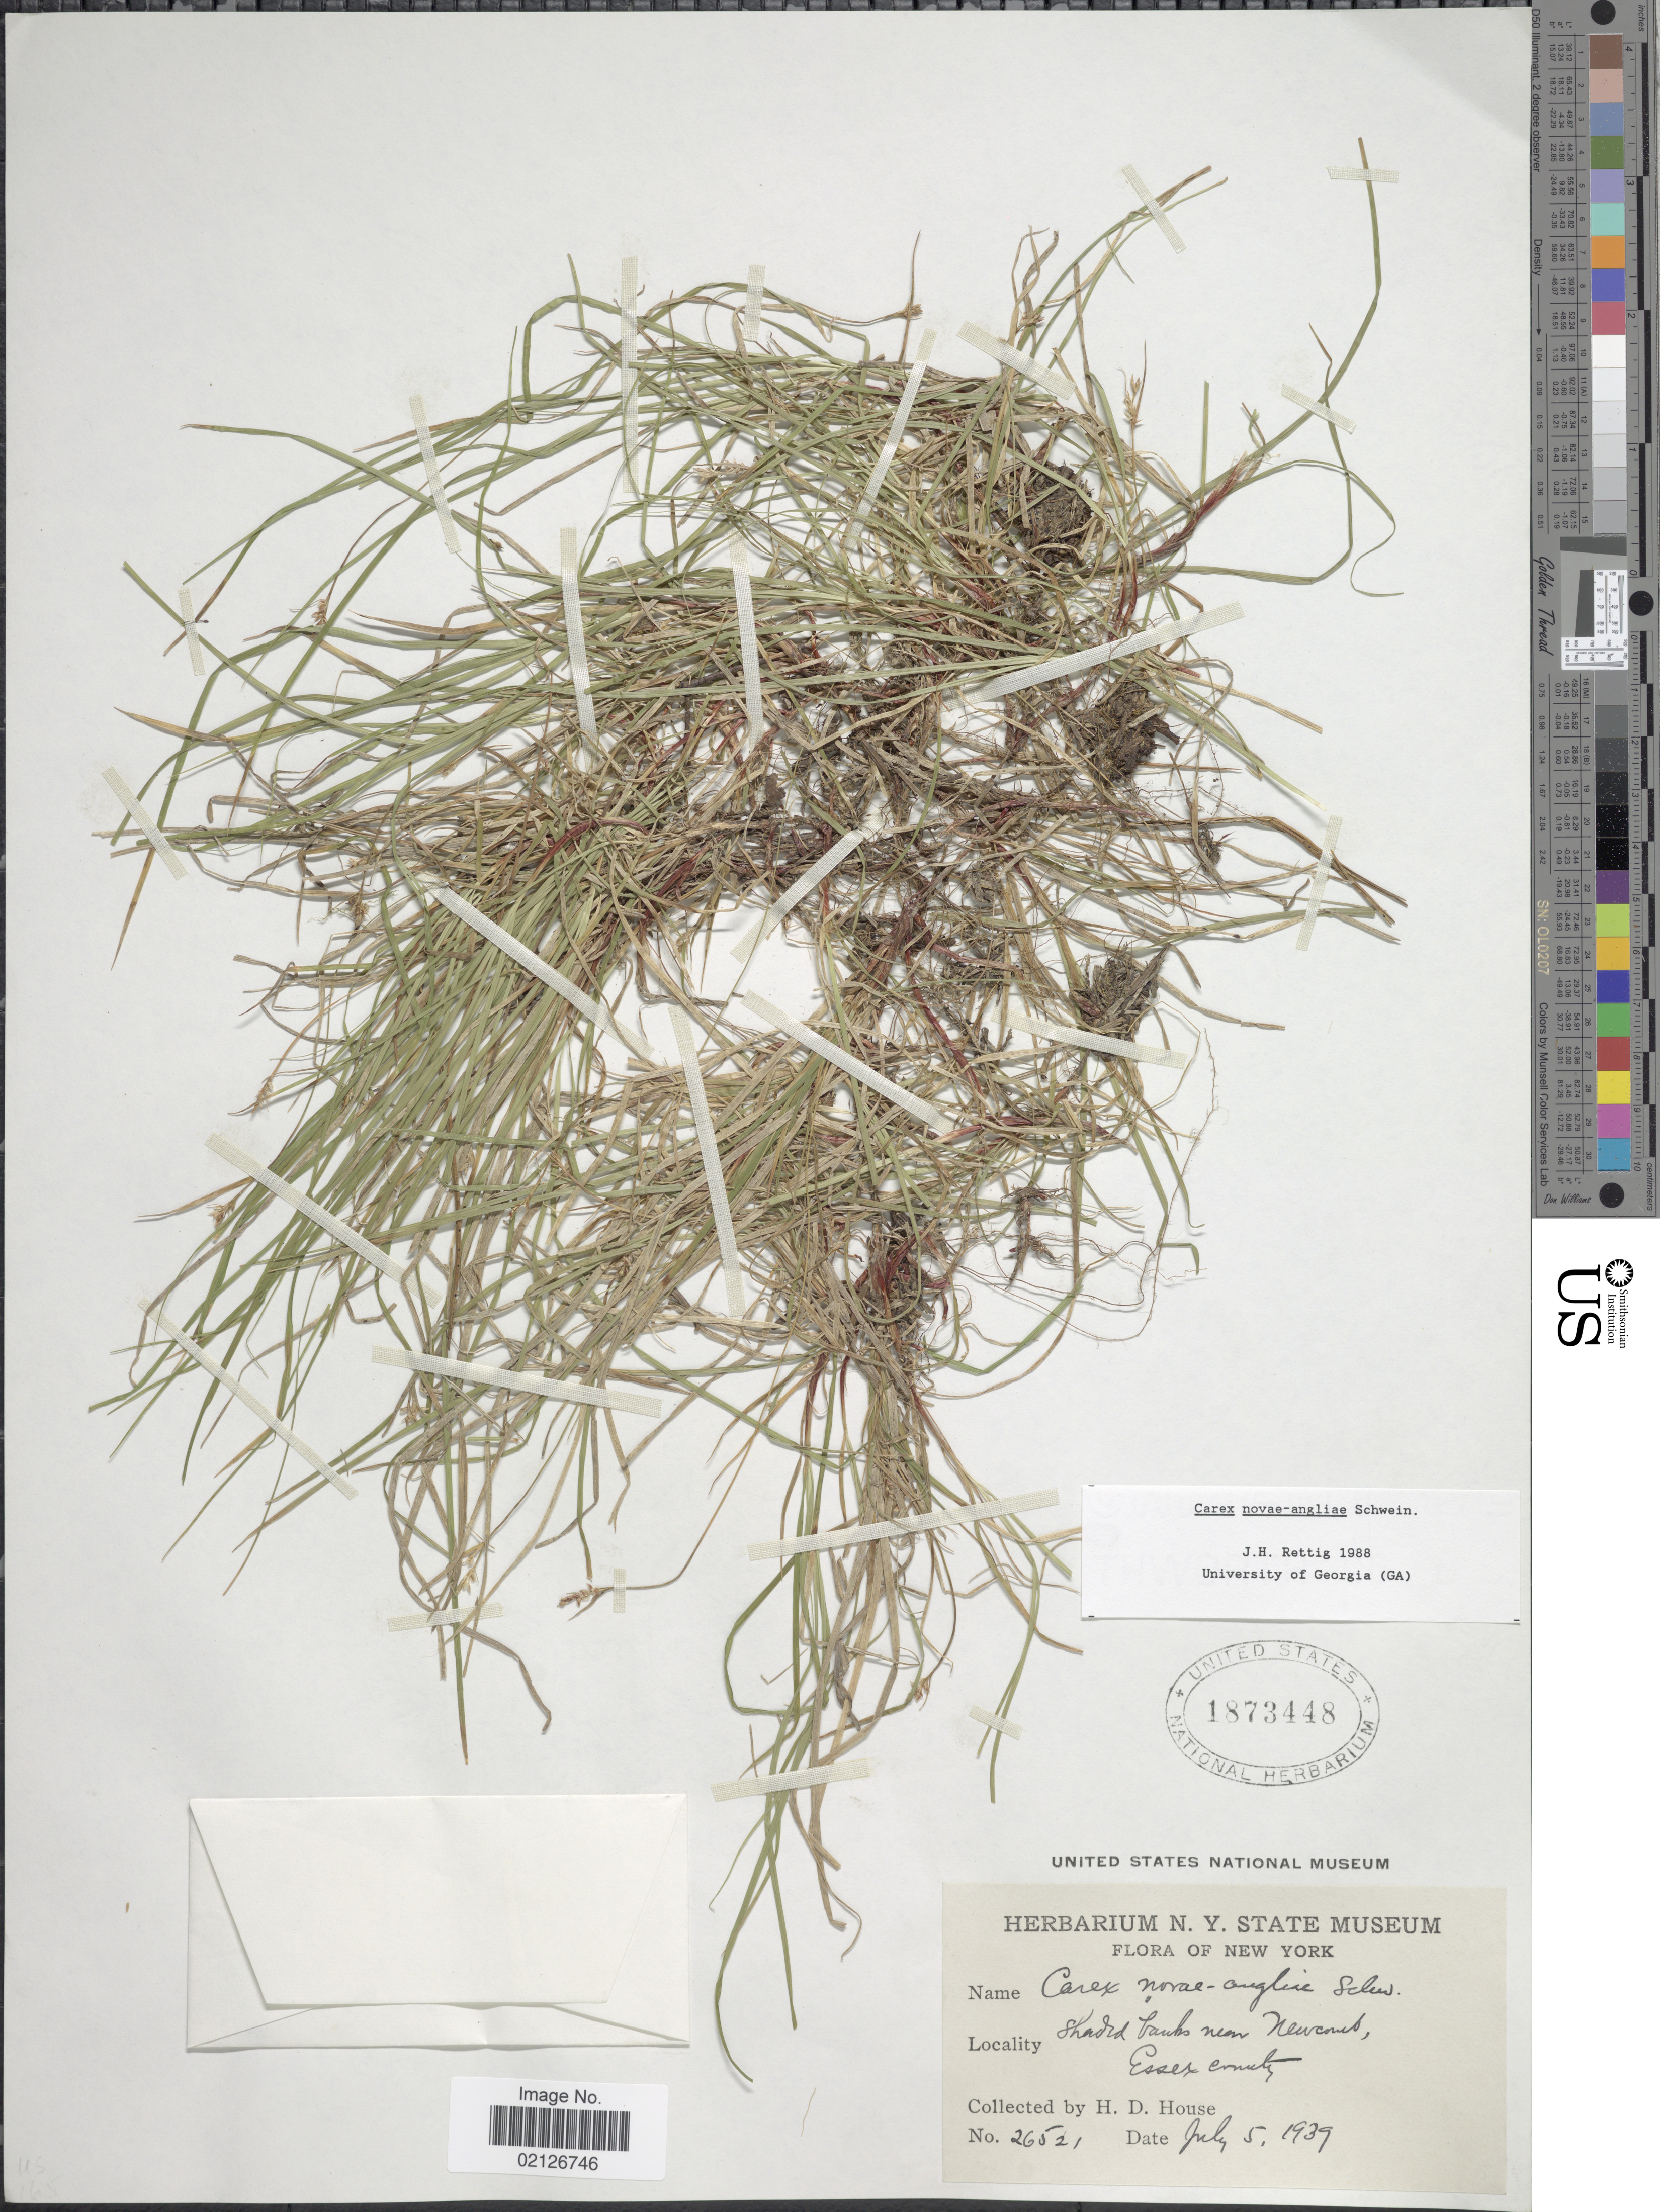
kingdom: Plantae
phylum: Tracheophyta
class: Liliopsida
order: Poales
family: Cyperaceae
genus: Carex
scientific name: Carex novae-angliae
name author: Schwein.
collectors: H. D. House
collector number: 26521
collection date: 1939-07-05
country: United States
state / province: New York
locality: Shaded banks near Newcomb, Essex County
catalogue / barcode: US 1873448